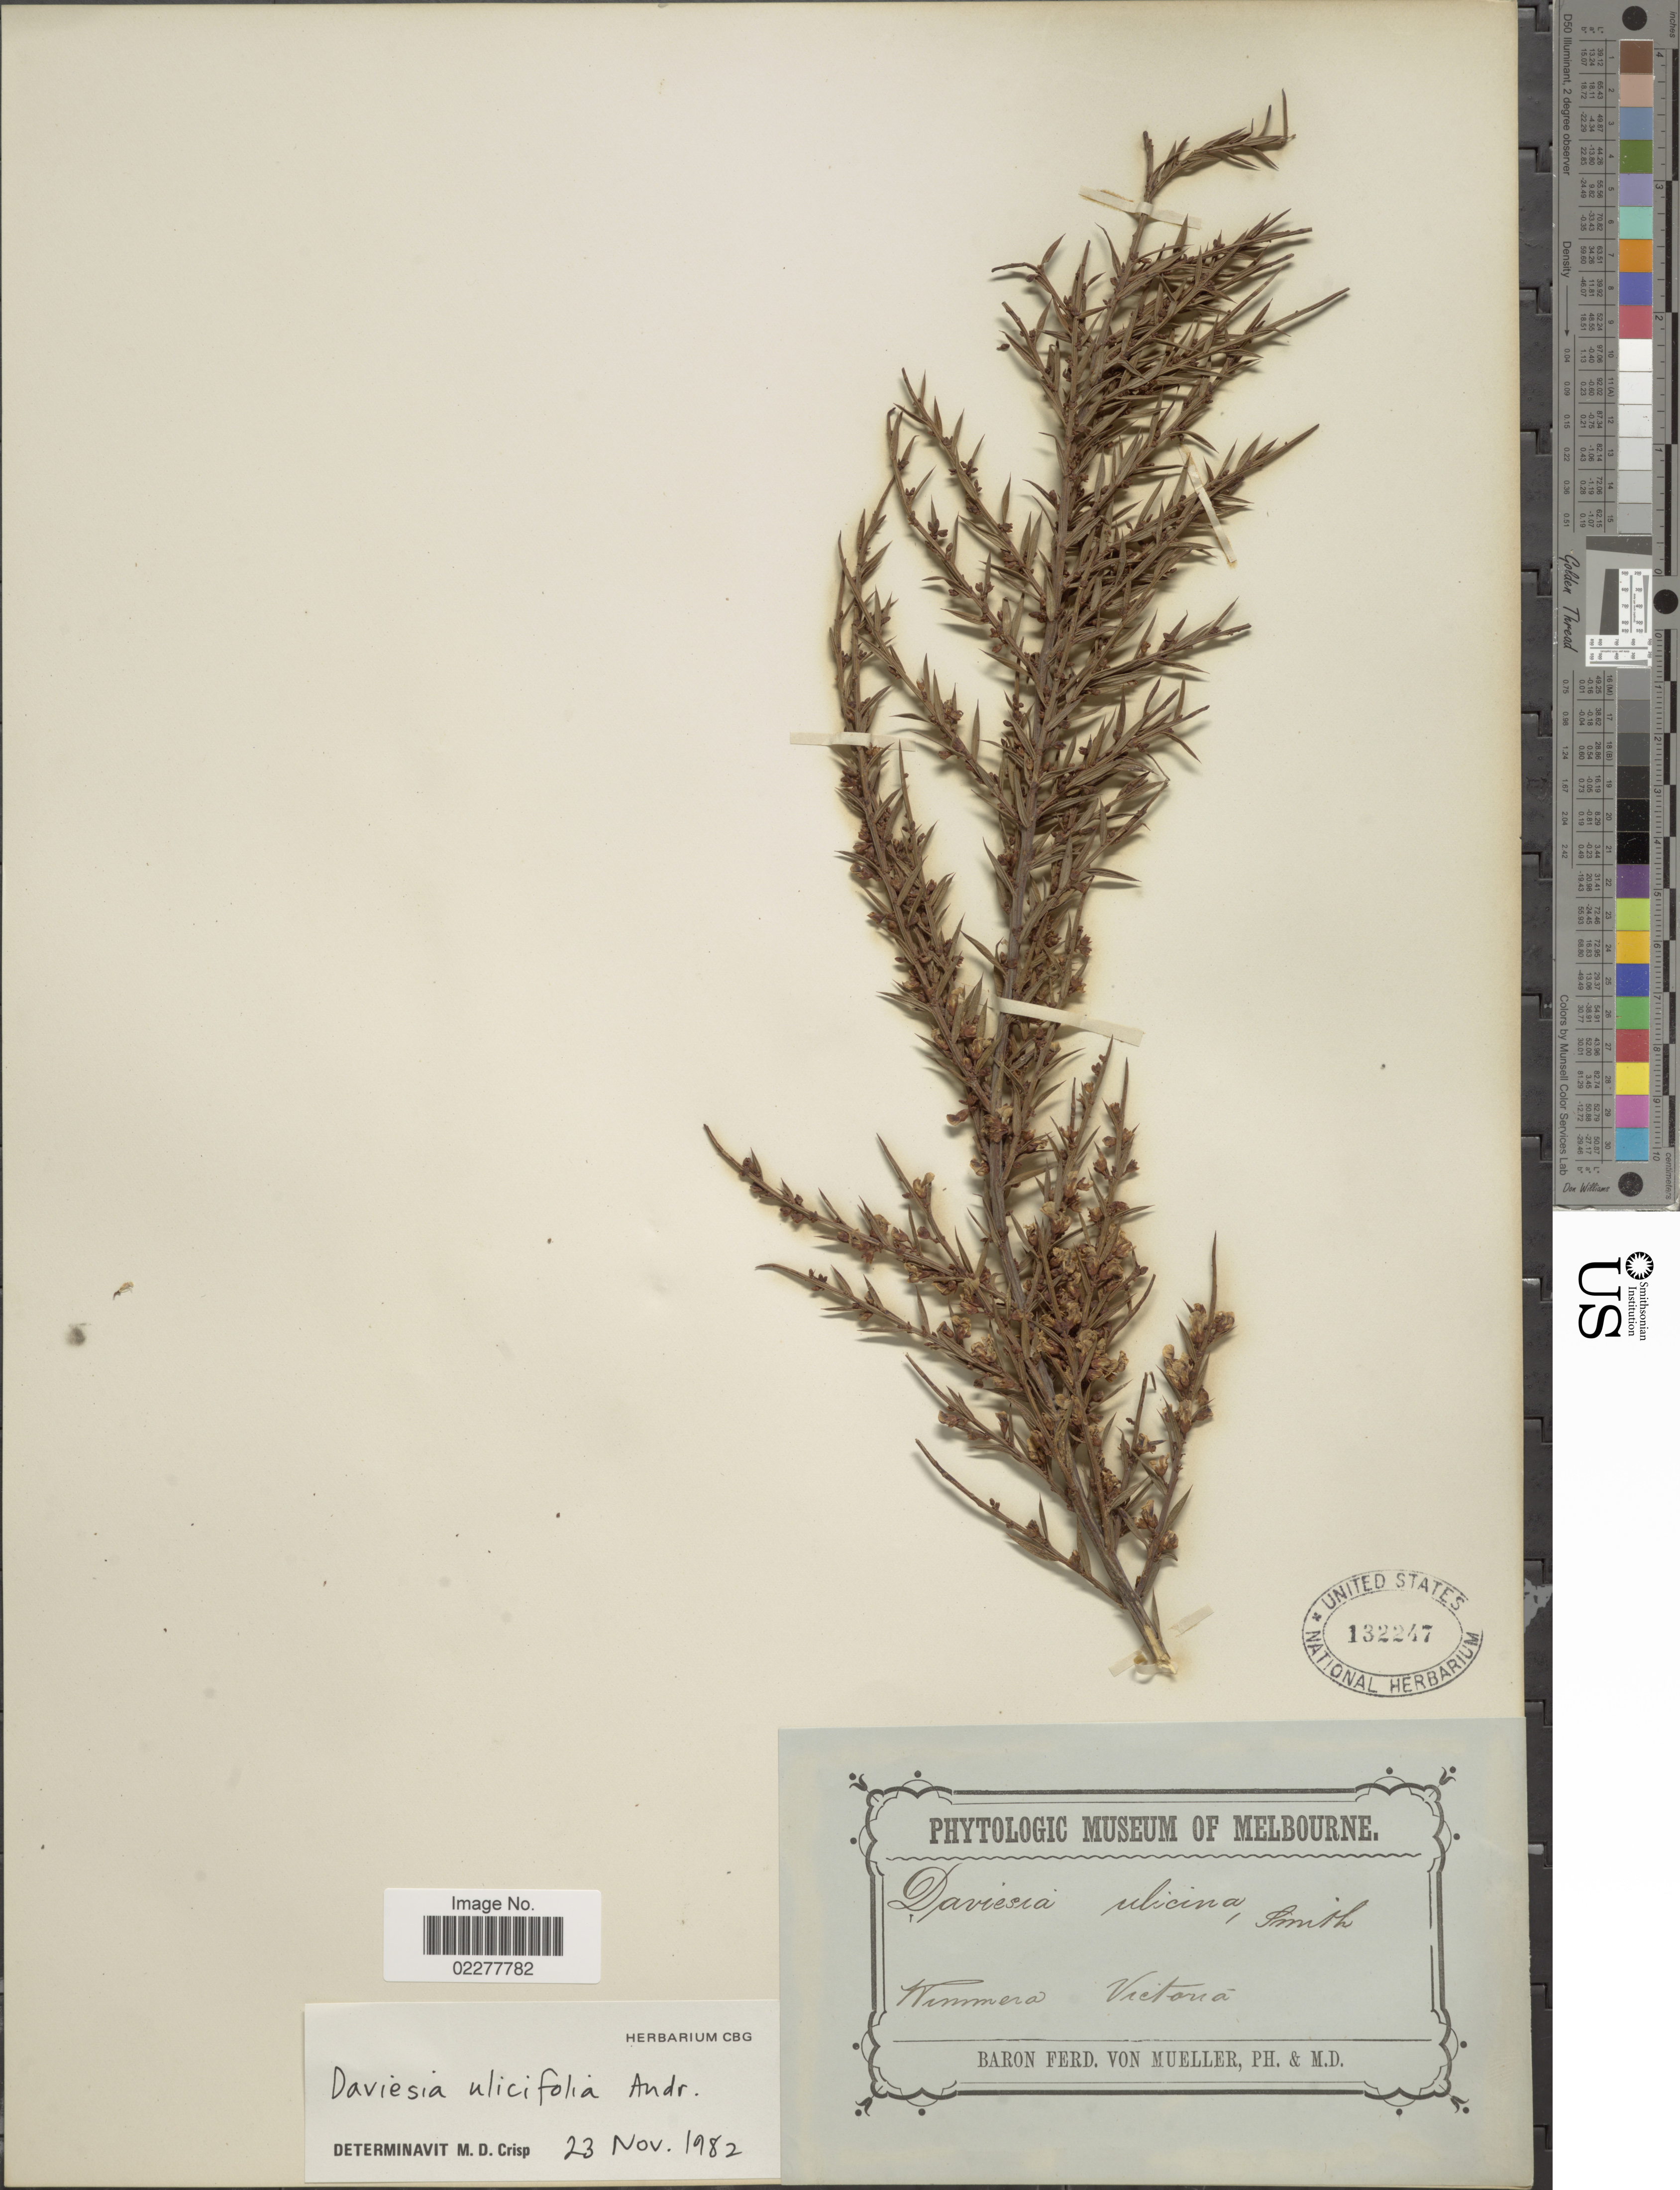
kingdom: Plantae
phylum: Tracheophyta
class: Magnoliopsida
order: Fabales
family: Fabaceae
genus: Daviesia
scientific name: Daviesia ulicifolia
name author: Andrews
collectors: F. von Mueller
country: Australia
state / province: Victoria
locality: Wimmera. Victoria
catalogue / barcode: US 132247